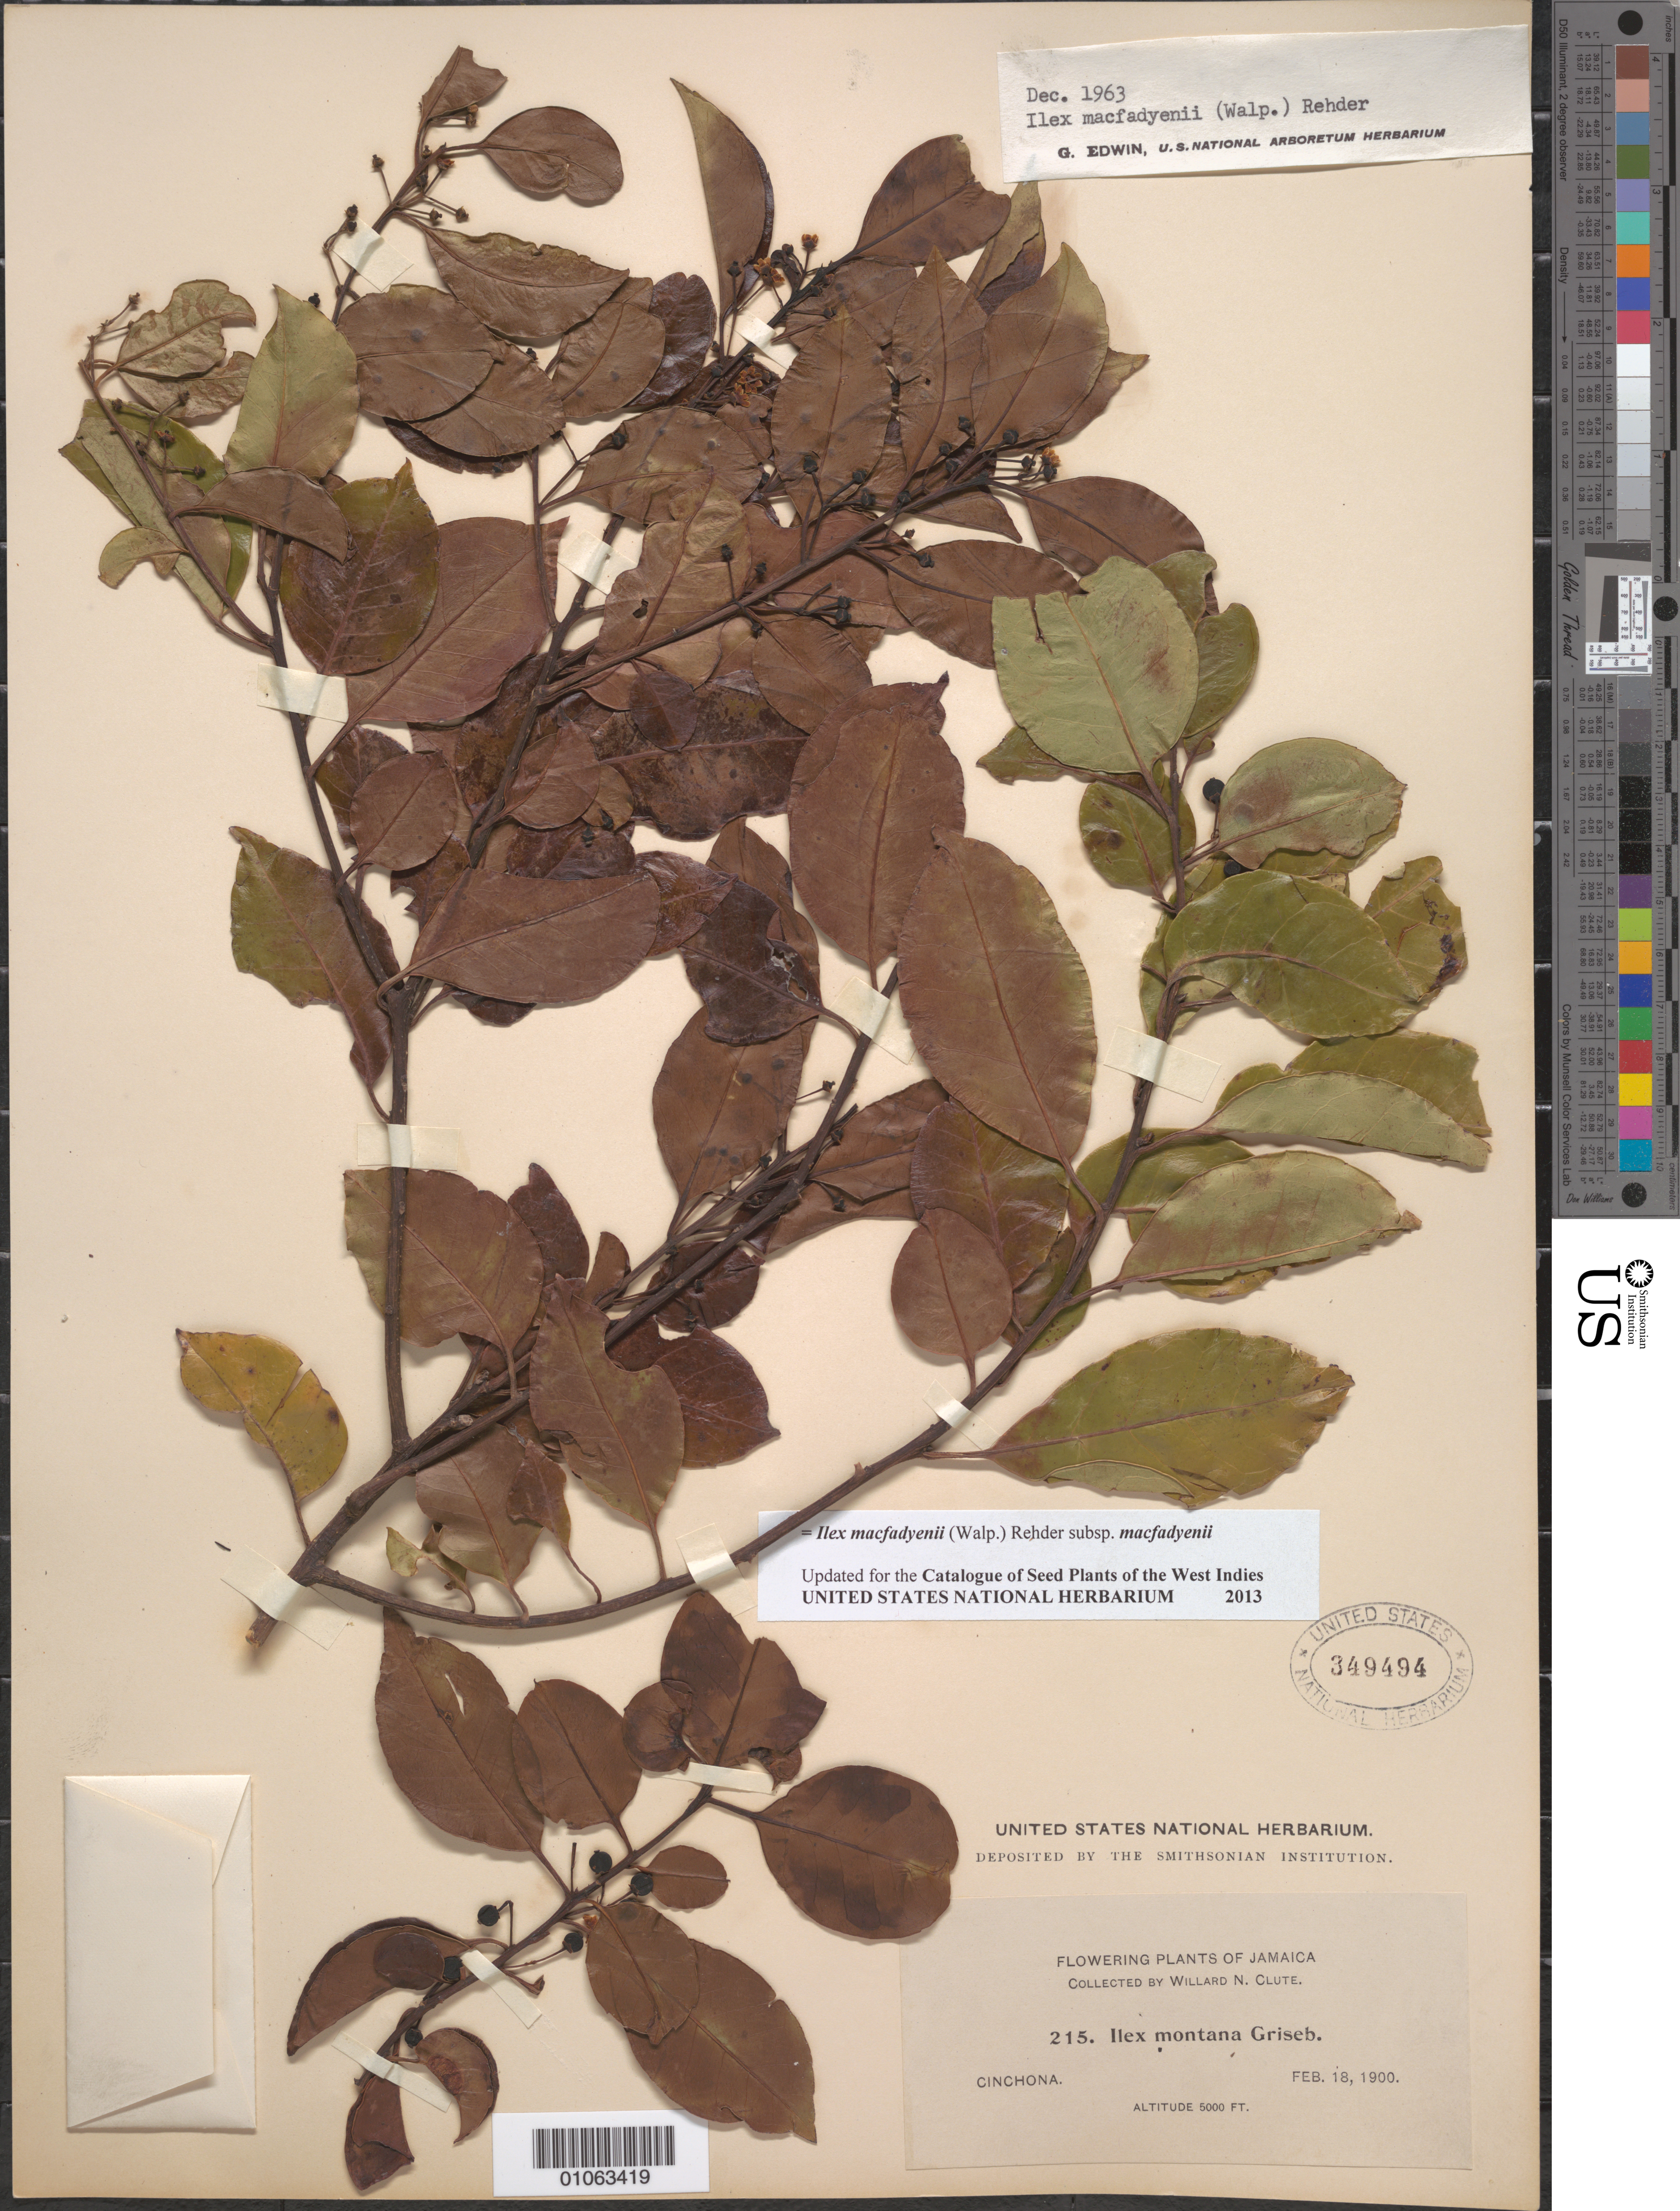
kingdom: Plantae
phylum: Tracheophyta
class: Magnoliopsida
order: Aquifoliales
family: Aquifoliaceae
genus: Ilex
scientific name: Ilex macfadyenii subsp. macfadyenii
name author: (Walp.) Rehder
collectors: W. N. Clute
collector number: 215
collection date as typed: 18 Feb 1900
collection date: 1900-02-18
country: Jamaica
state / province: Saint Andrew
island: Jamaica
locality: Cinchona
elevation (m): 1524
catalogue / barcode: US 349494